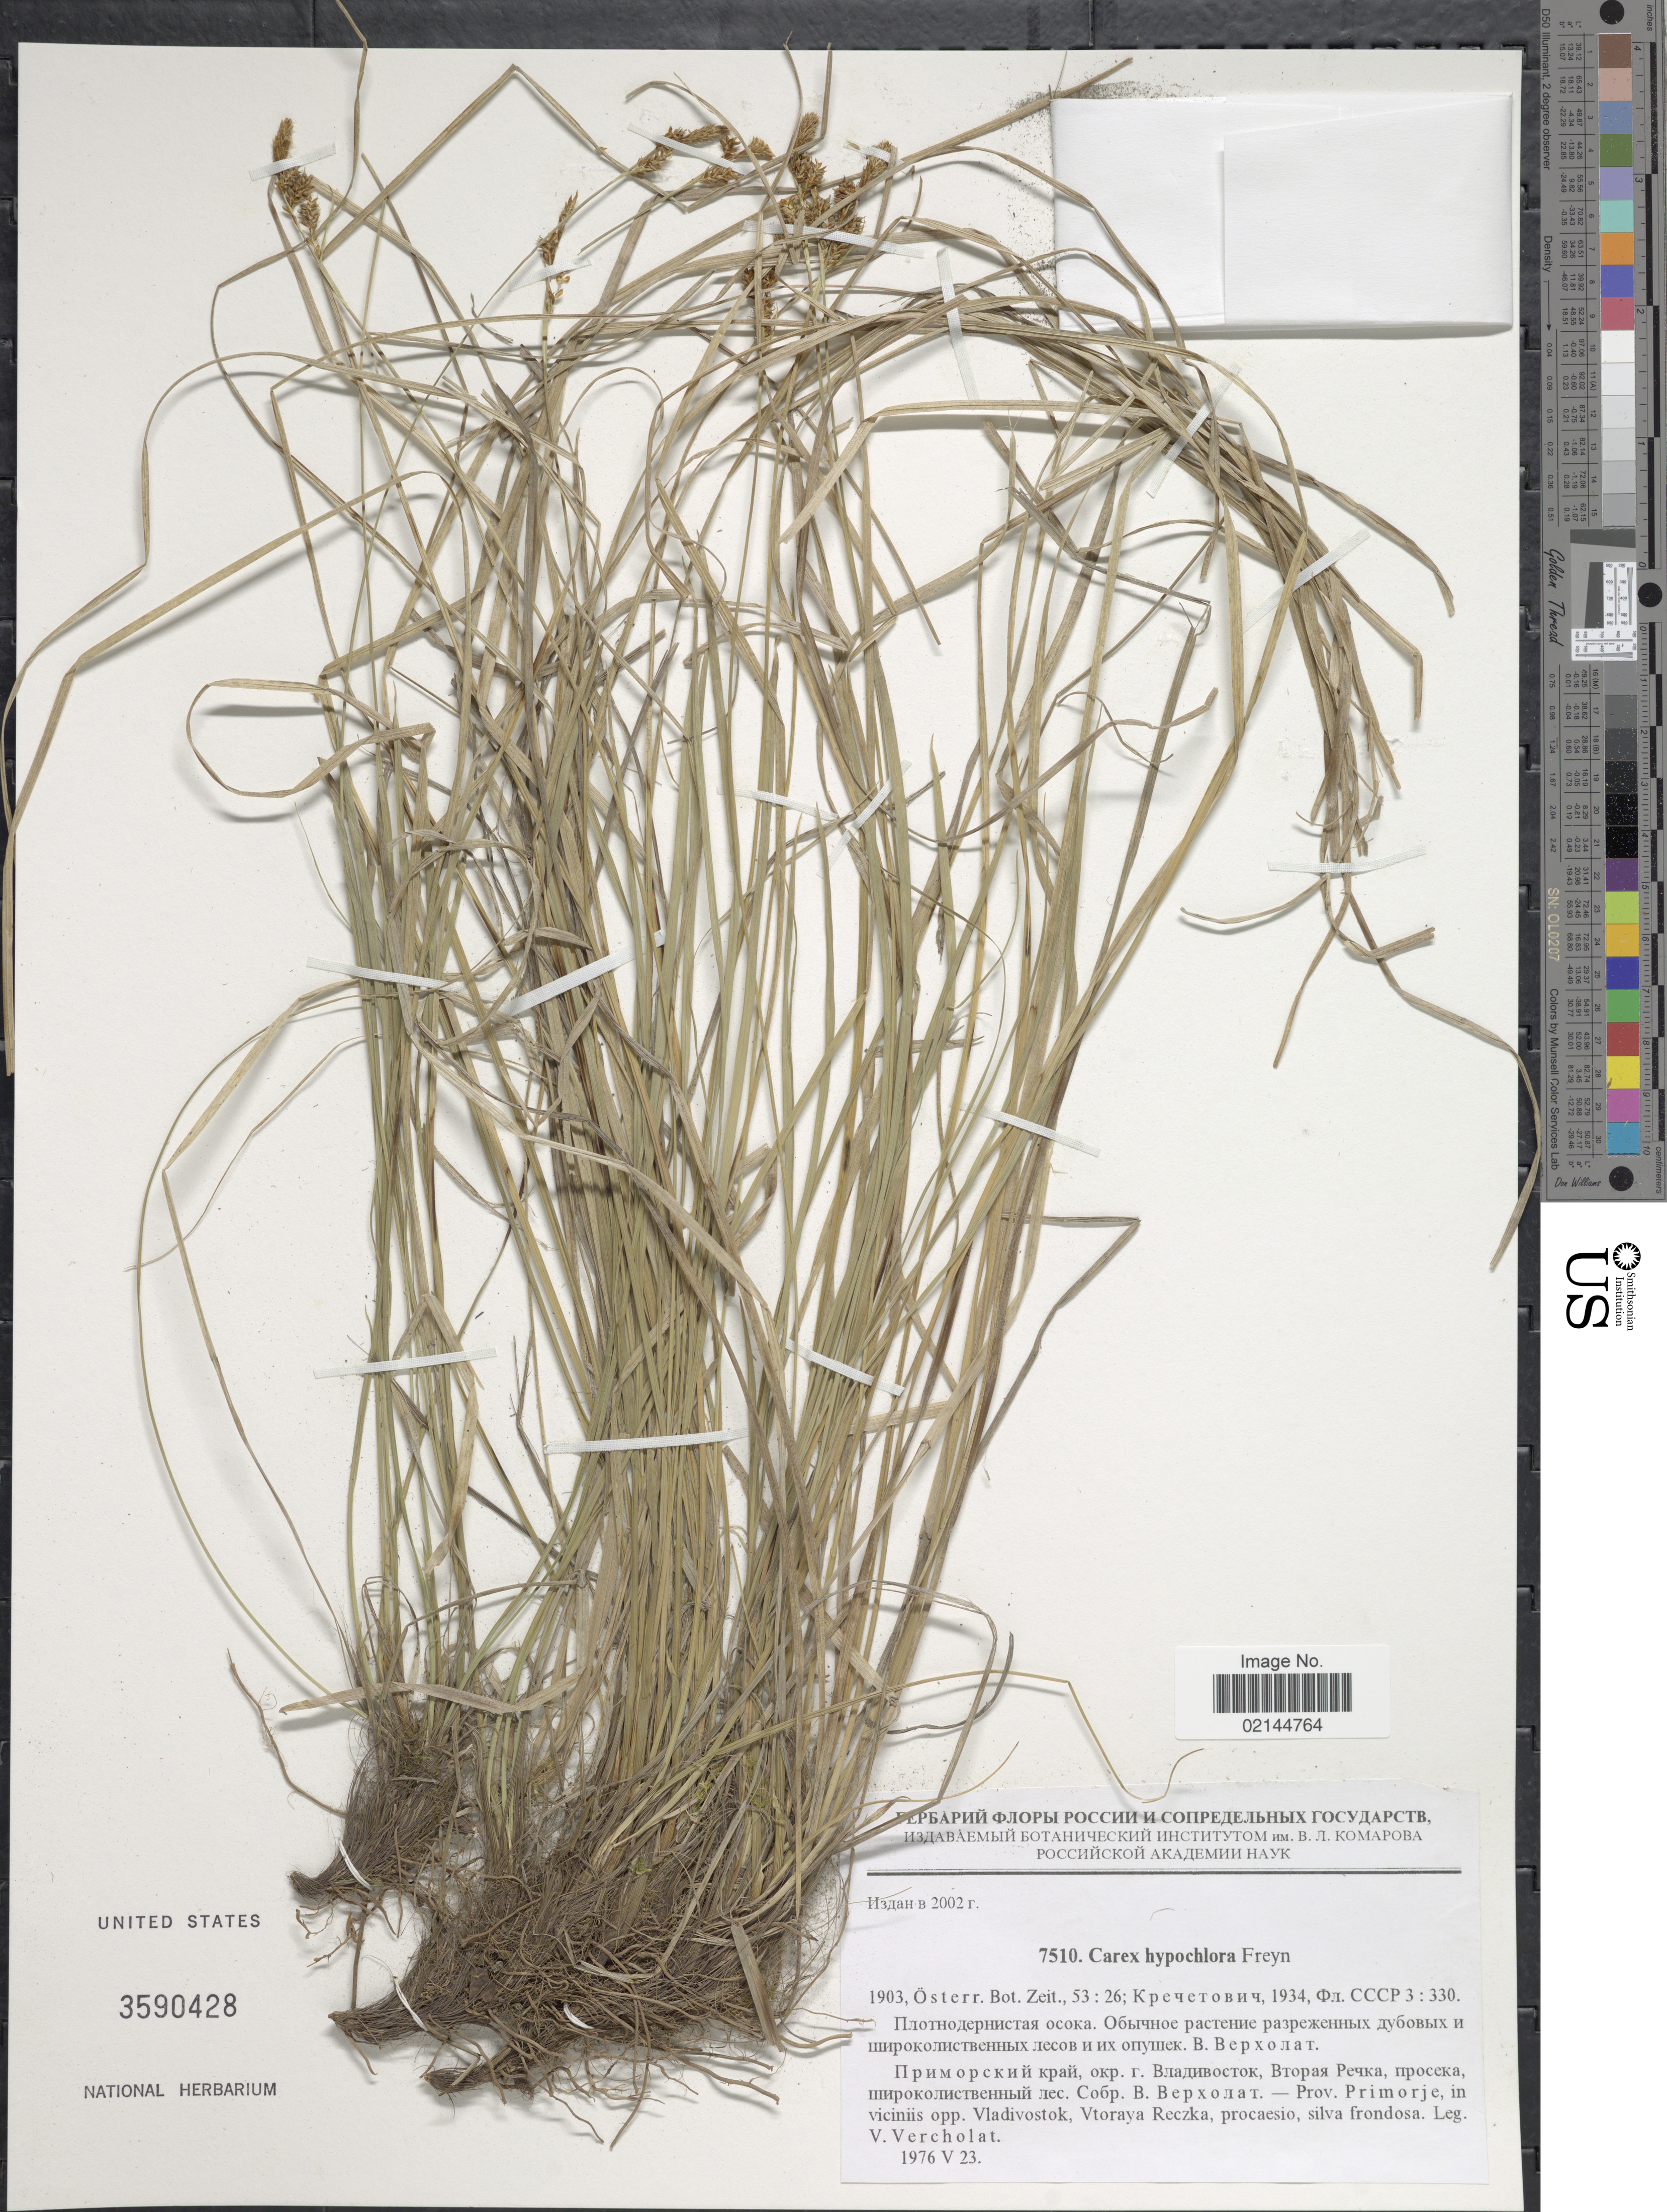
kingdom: Plantae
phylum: Tracheophyta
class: Liliopsida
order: Poales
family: Cyperaceae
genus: Carex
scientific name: Carex hypochlora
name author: Freyn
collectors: V. Vercholat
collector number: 7510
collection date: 1976-05-23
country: Russian Federation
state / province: Primorsky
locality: Prov. Primorje, in viciniis opp. Vladivostok, Vtoraya Reczka, procaesio, silva frondosa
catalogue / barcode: US 3590428